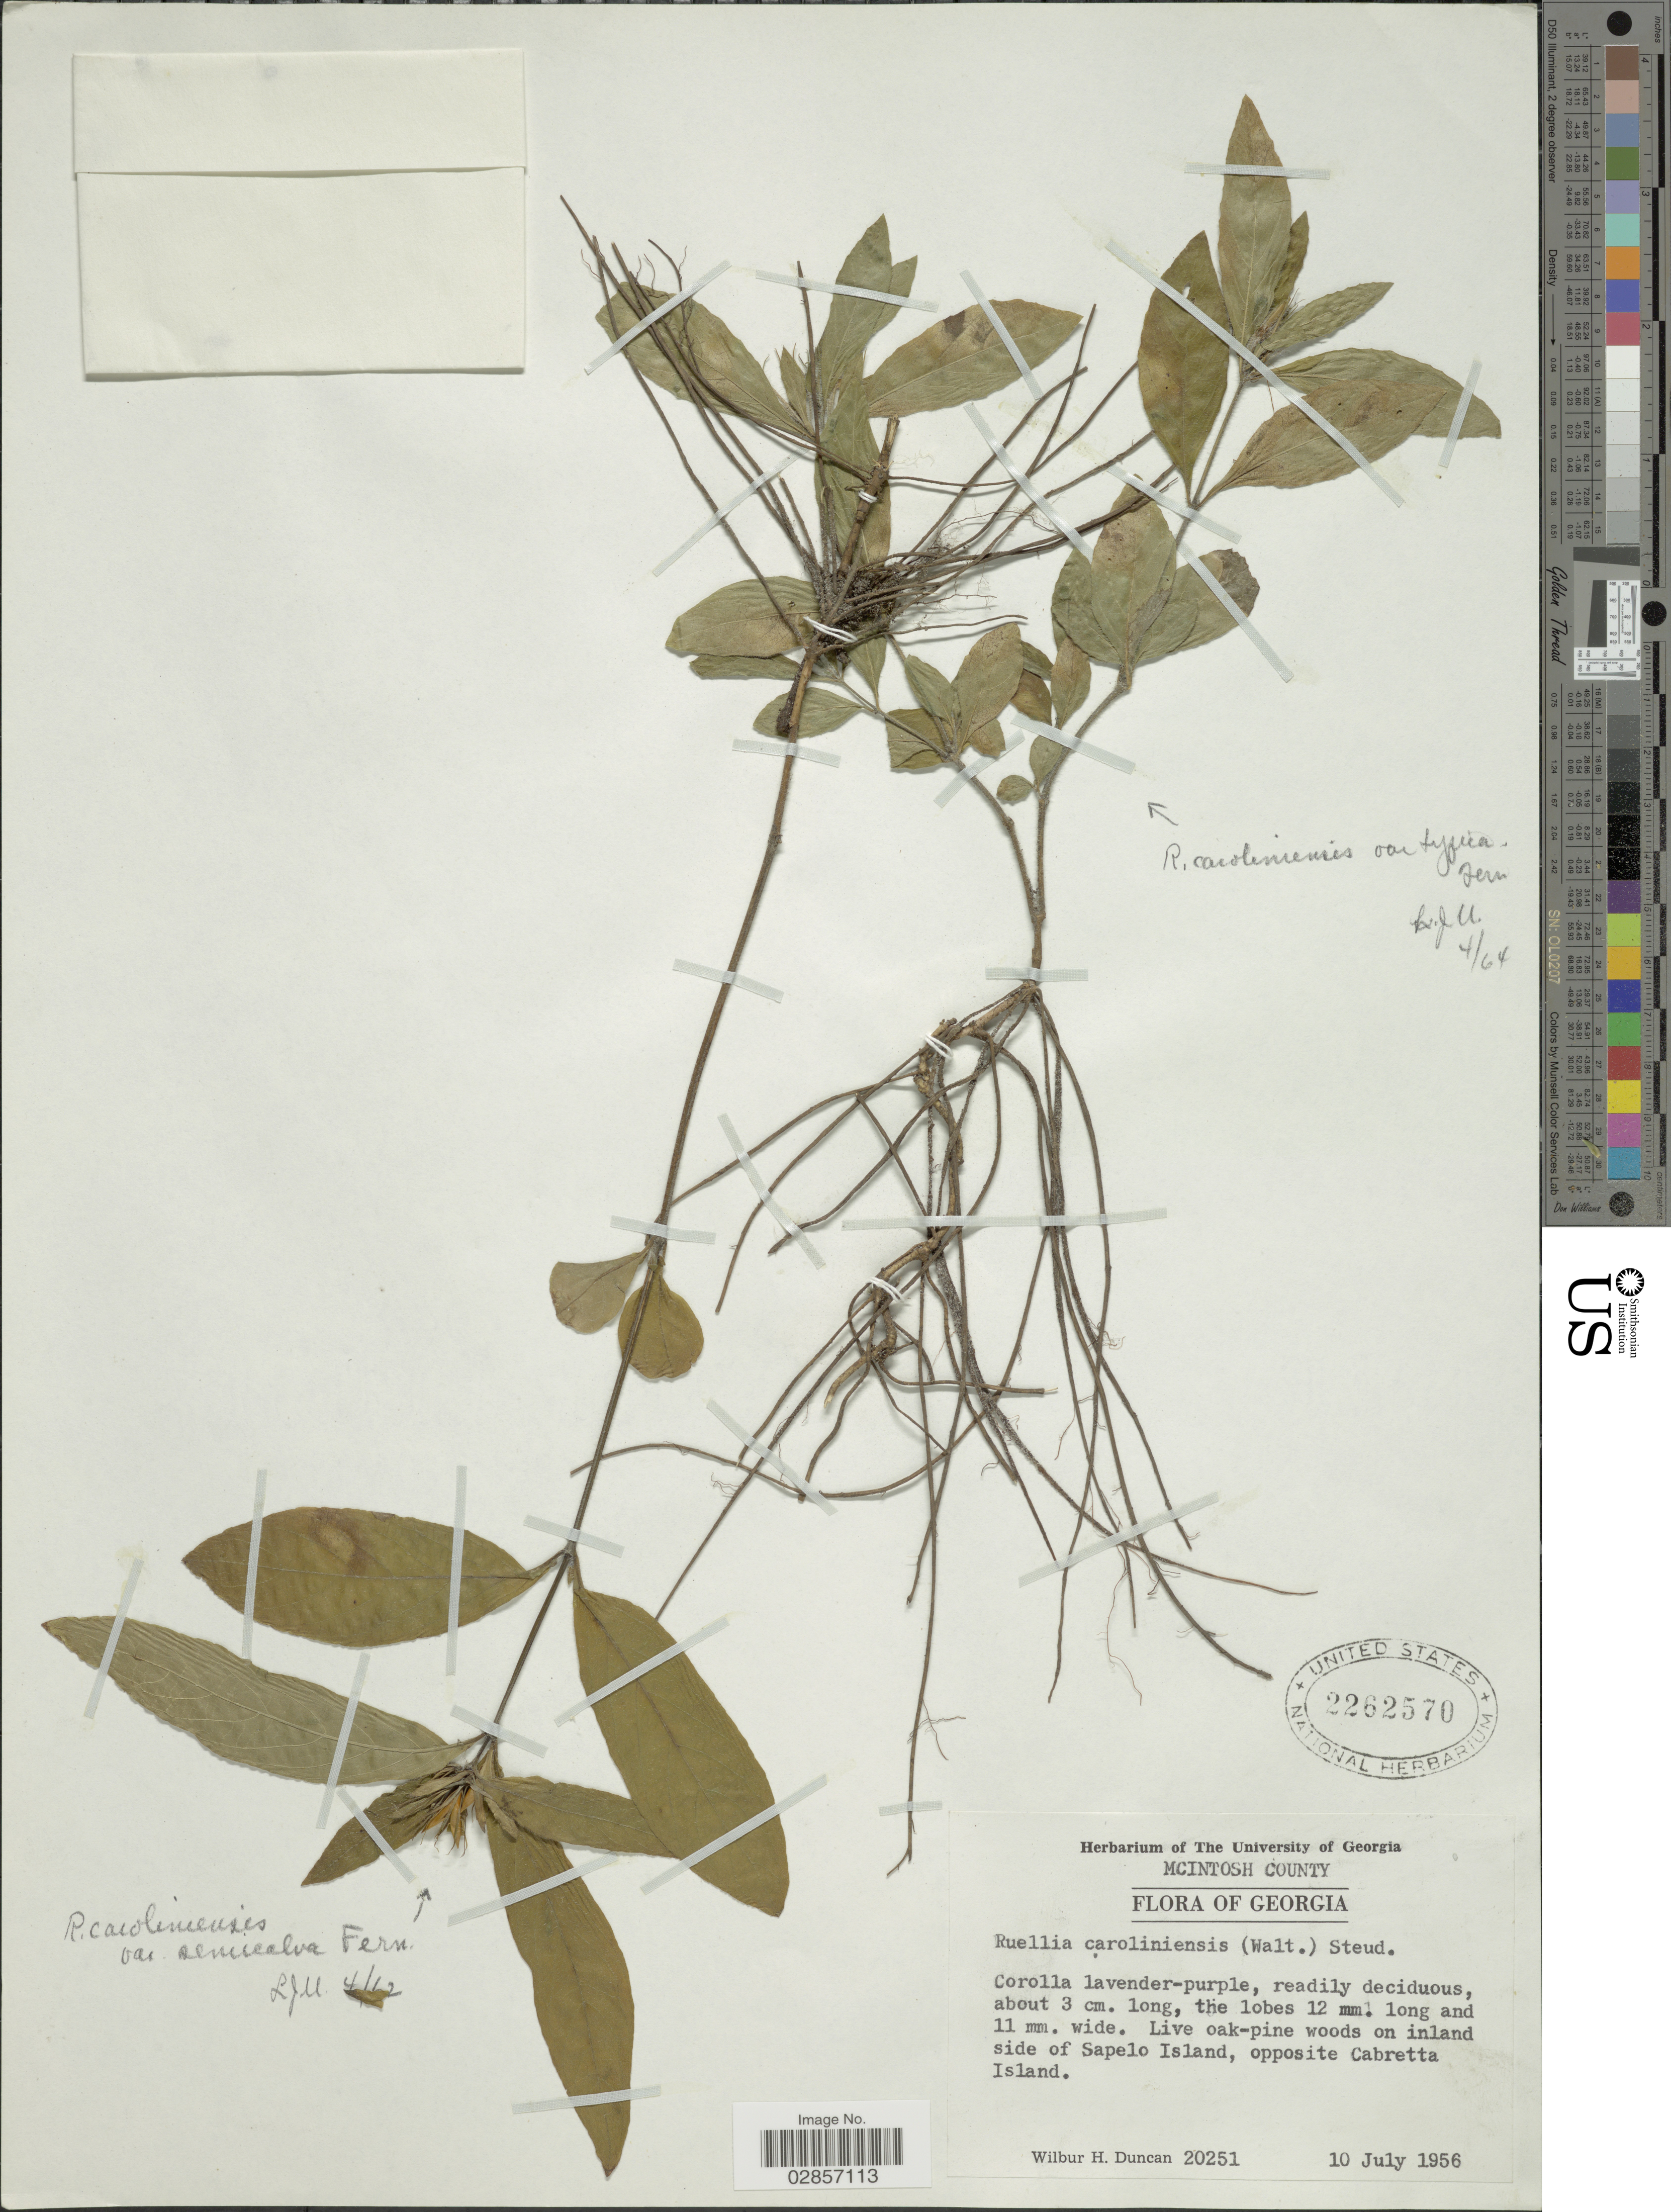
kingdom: Plantae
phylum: Tracheophyta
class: Magnoliopsida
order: Lamiales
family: Acanthaceae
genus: Ruellia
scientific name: Ruellia caroliniensis var. semicalva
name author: Fernald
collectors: W. H. Duncan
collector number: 20251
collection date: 1956-07-10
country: United States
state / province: Georgia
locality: McIntosh County. Live oak-pine woods on inland side of Sapelo Island, opposite Cabretta Island.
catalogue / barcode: US 2262570